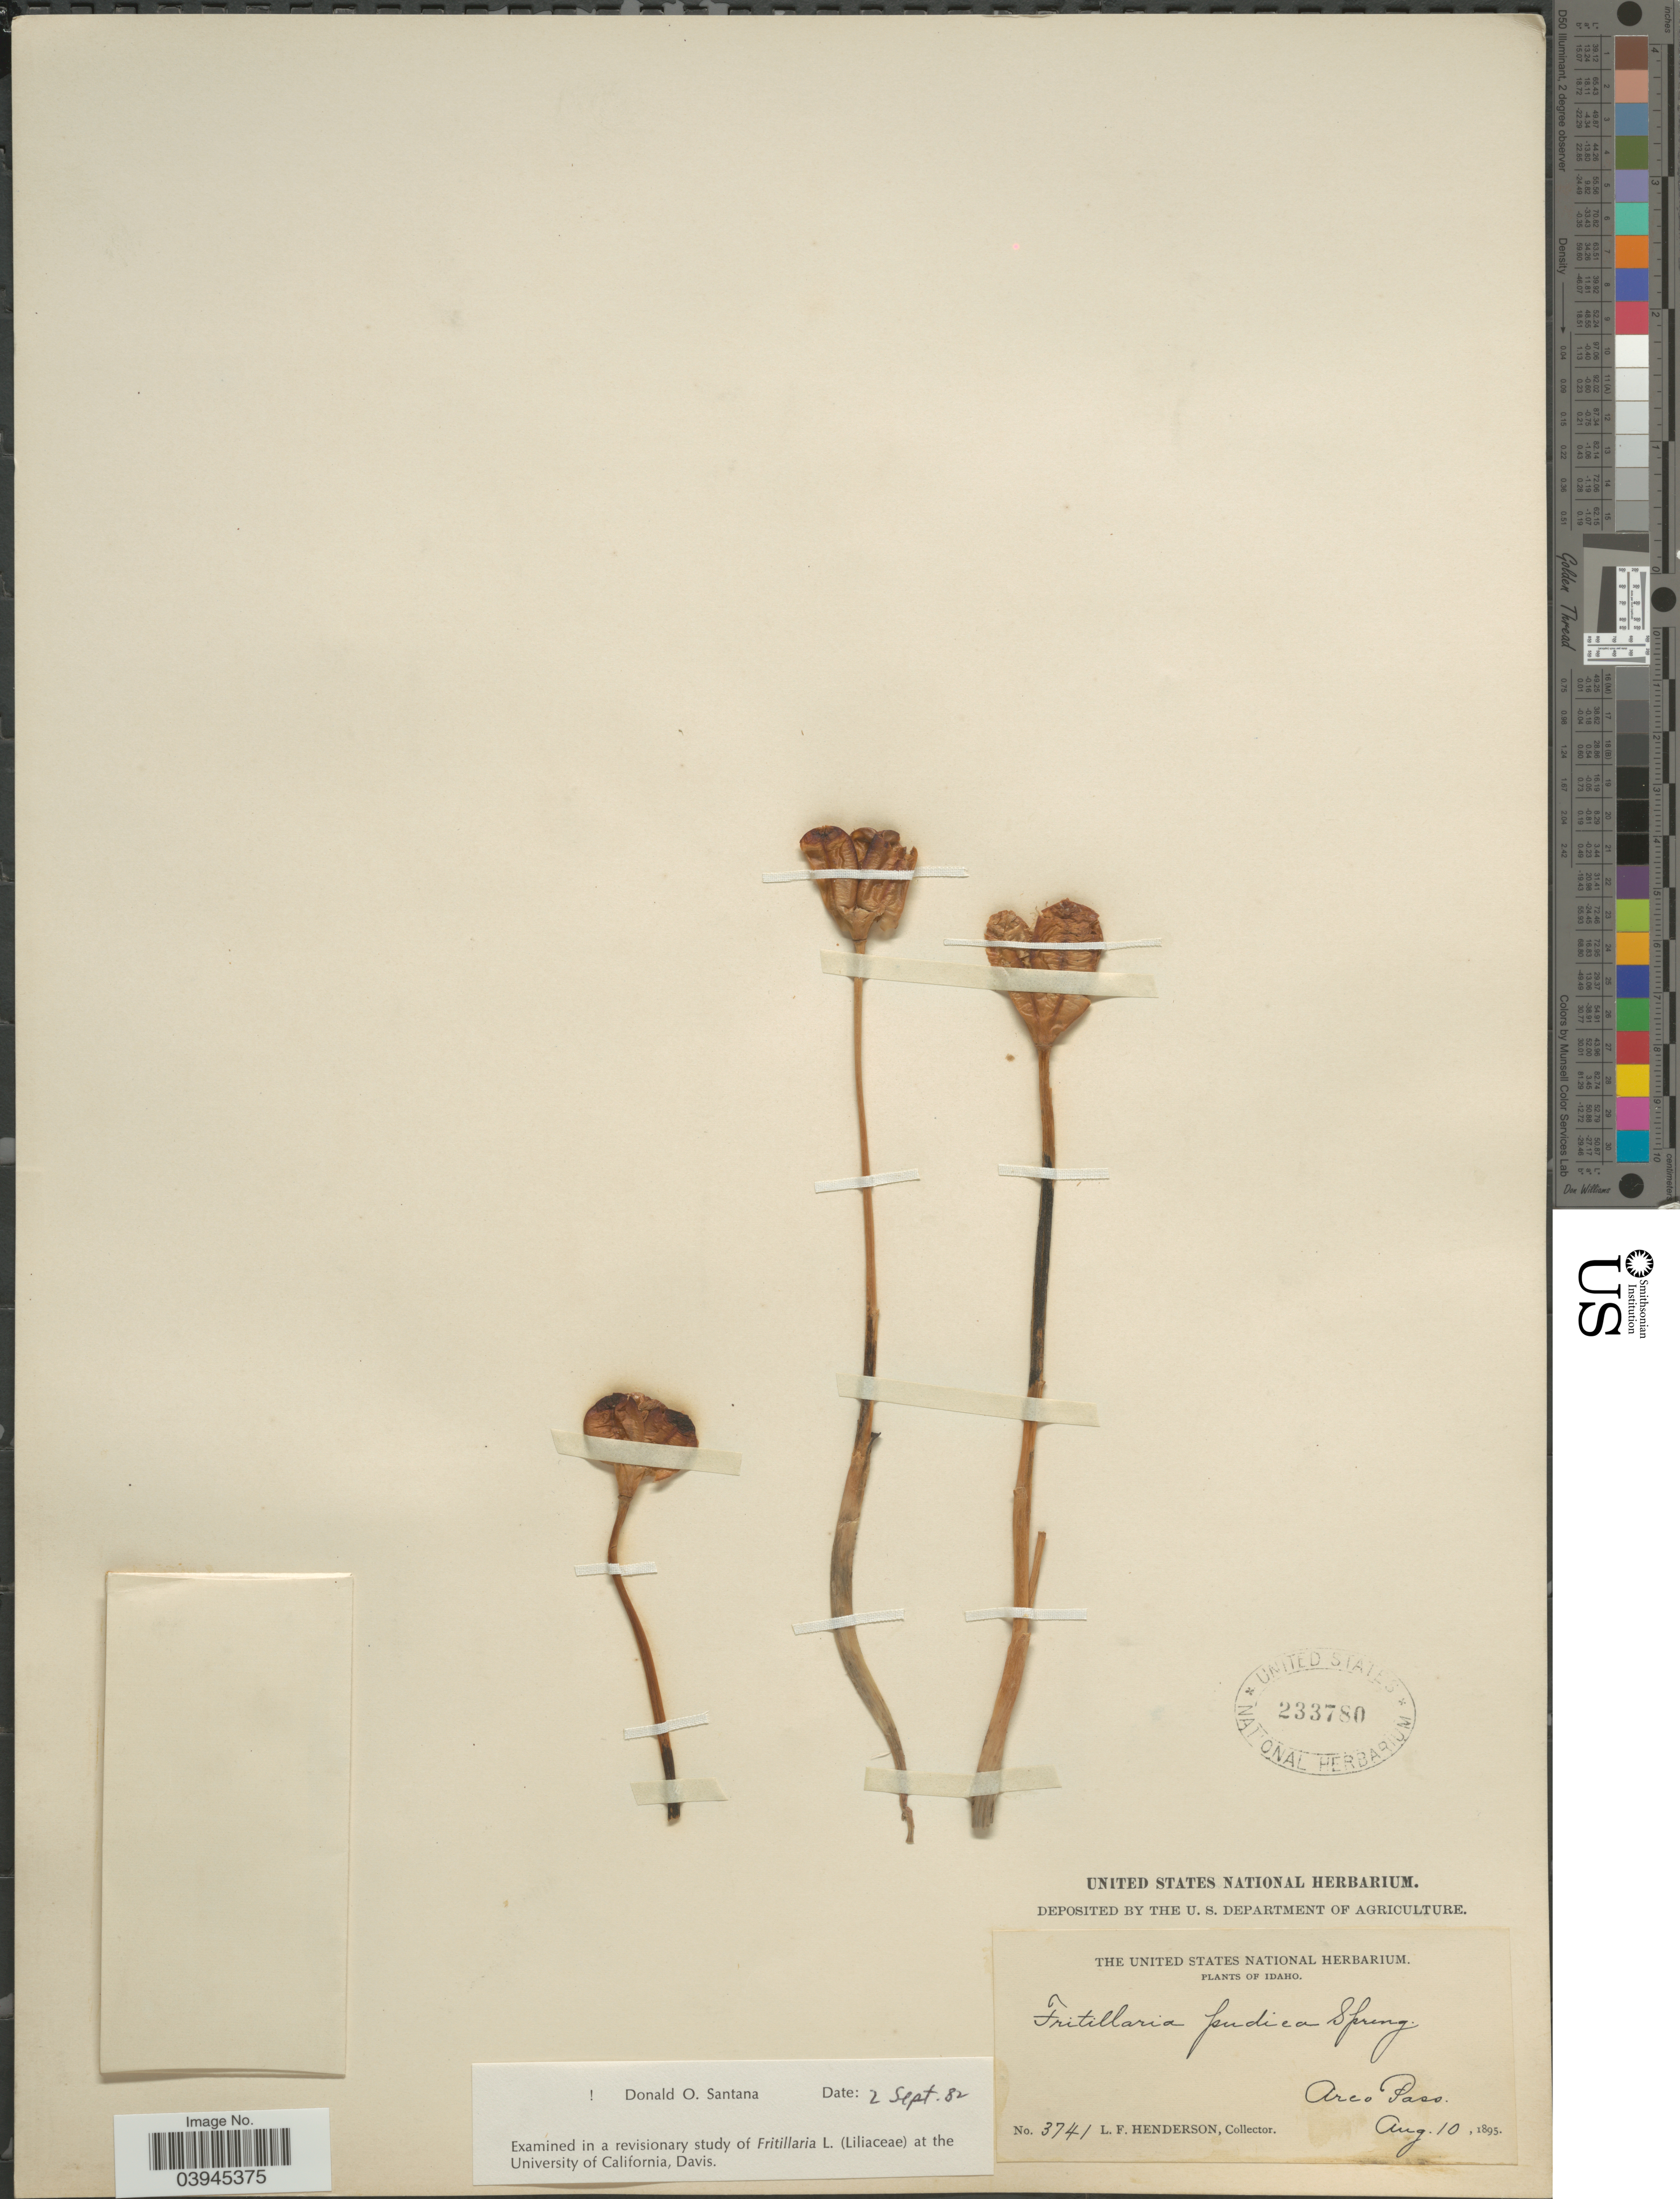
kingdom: Plantae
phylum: Tracheophyta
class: Liliopsida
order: Liliales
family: Liliaceae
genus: Fritillaria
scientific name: Fritillaria pudica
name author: (Pursh) Spreng.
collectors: L. Henderson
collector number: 3741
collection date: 1895-08-10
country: United States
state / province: Idaho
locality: Arco Pass.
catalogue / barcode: US 233780